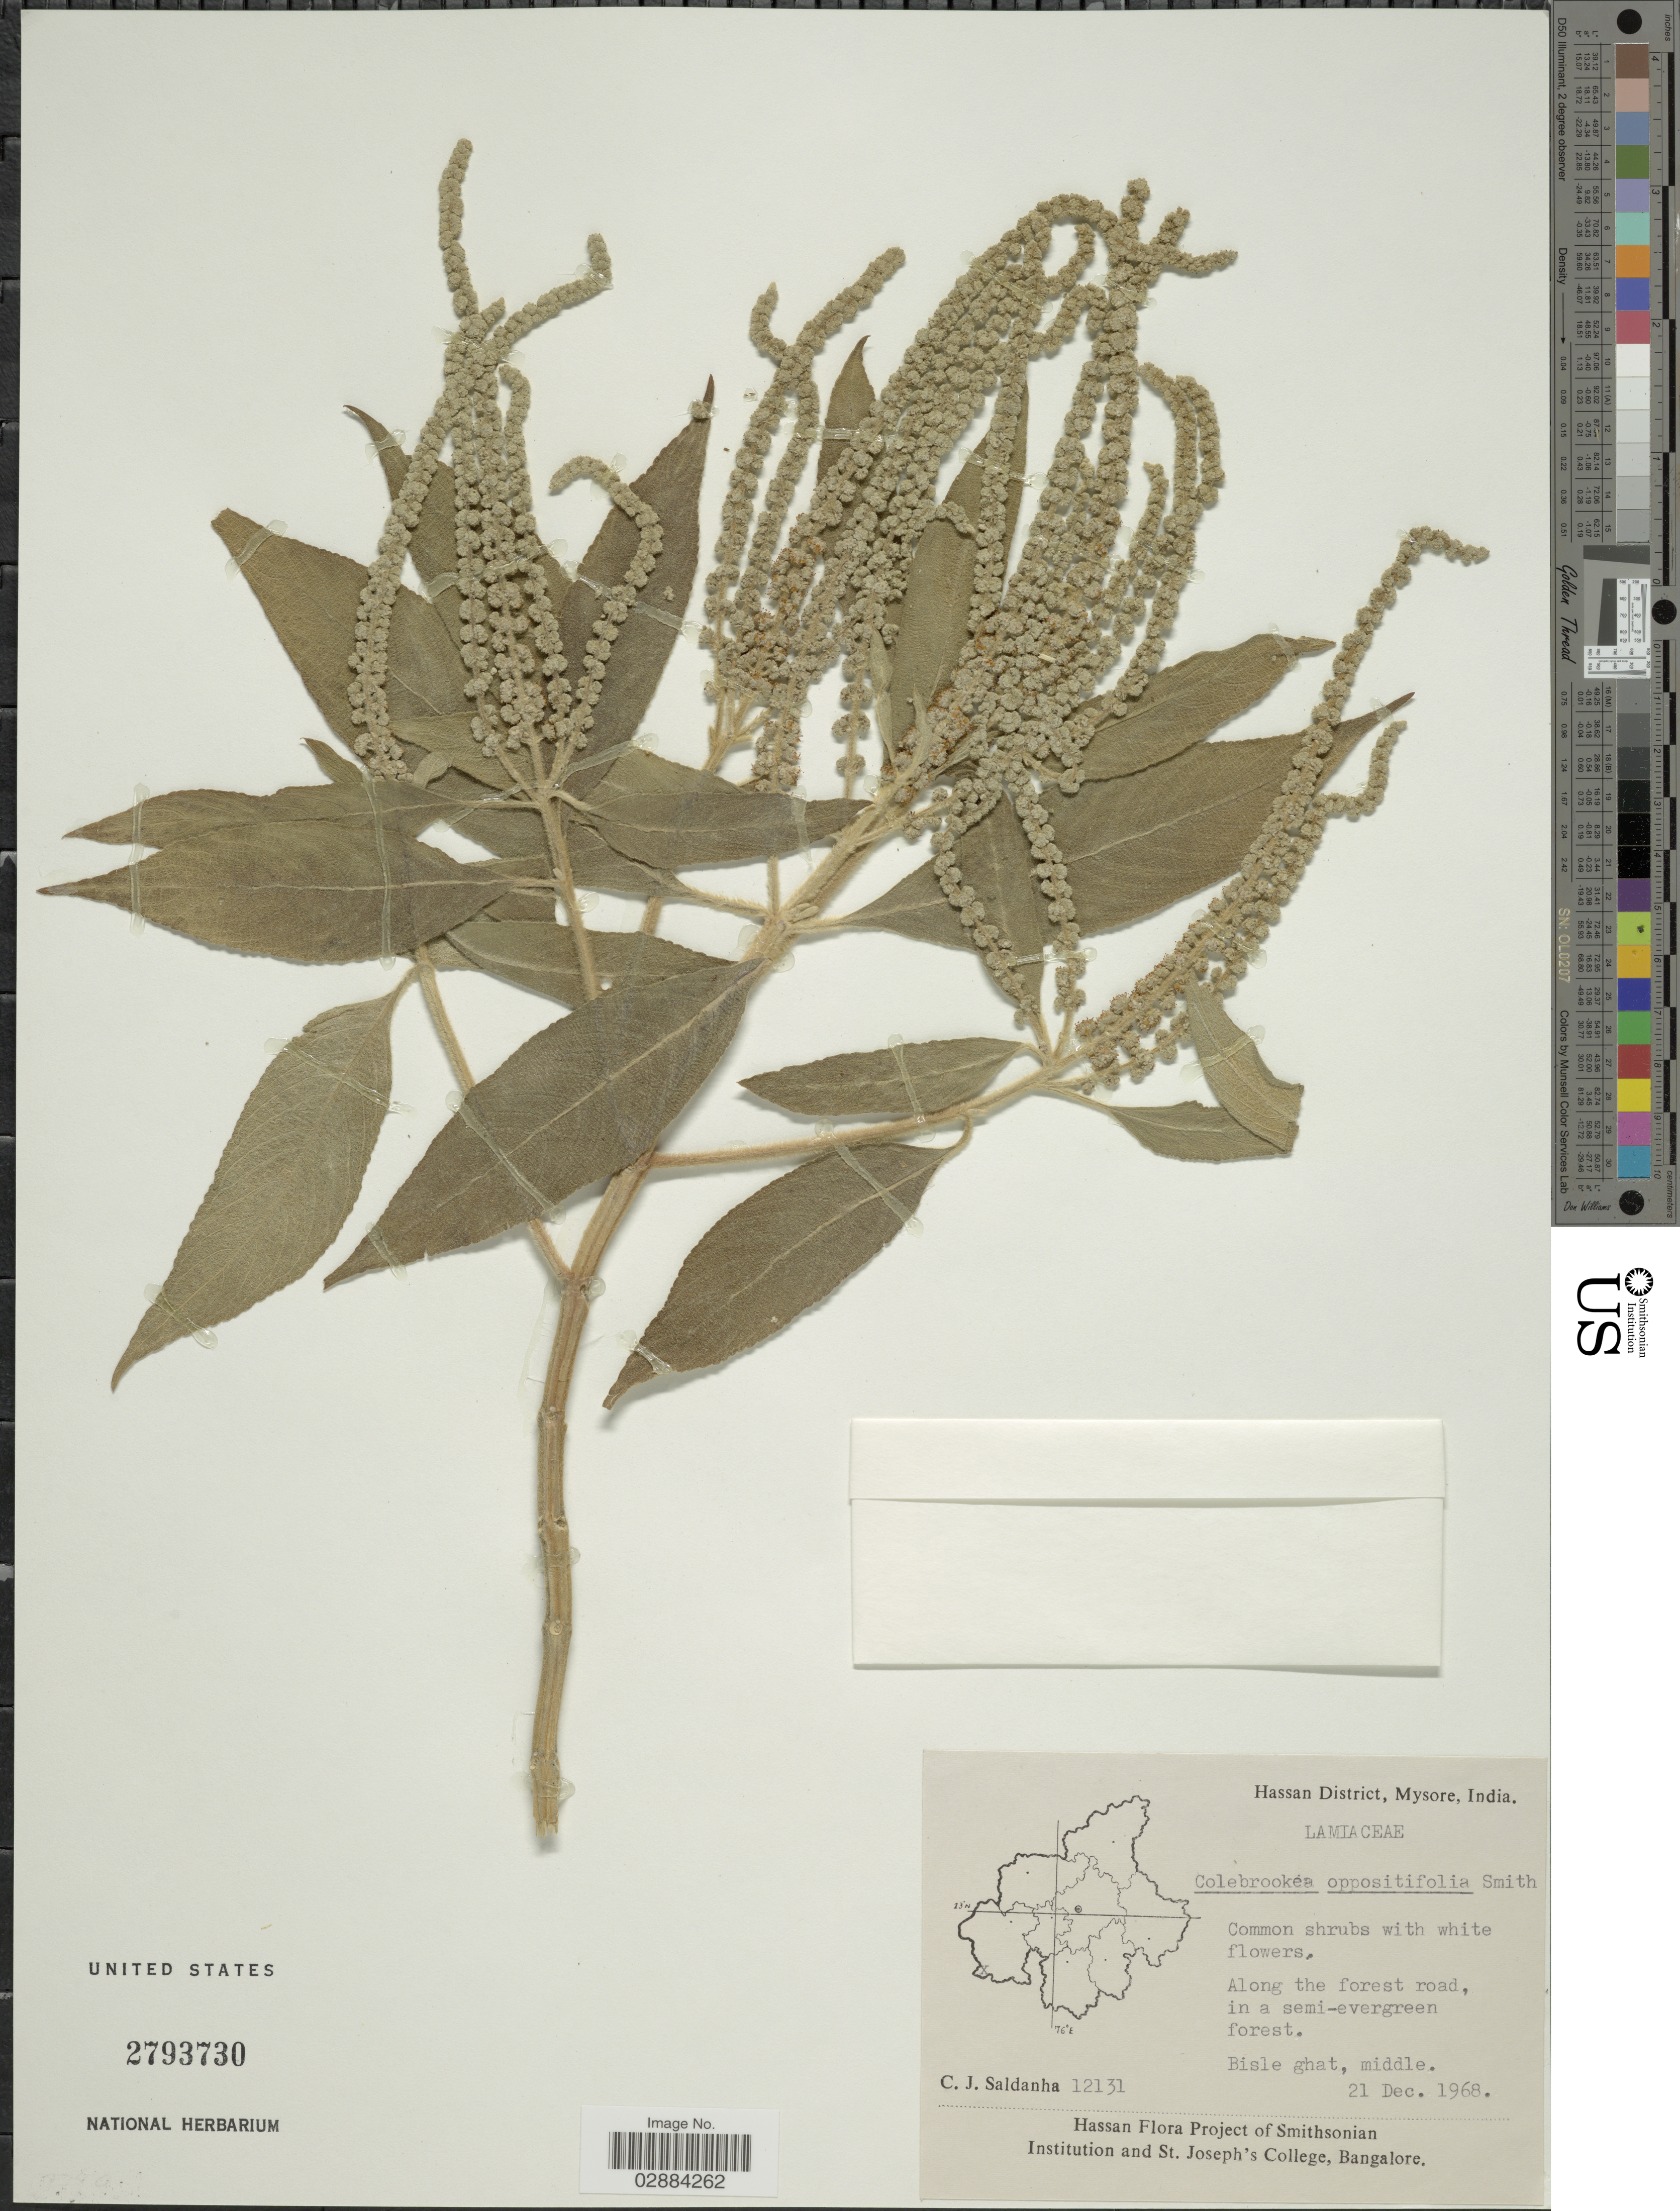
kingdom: Plantae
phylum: Tracheophyta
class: Magnoliopsida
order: Lamiales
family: Lamiaceae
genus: Colebrookea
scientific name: Colebrookea oppositifolia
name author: Small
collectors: C. J. Saldanha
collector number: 12131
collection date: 1968-12-21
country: India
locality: Hassan District, Mysore. Bisle ghat, middle.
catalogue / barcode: US 2793730